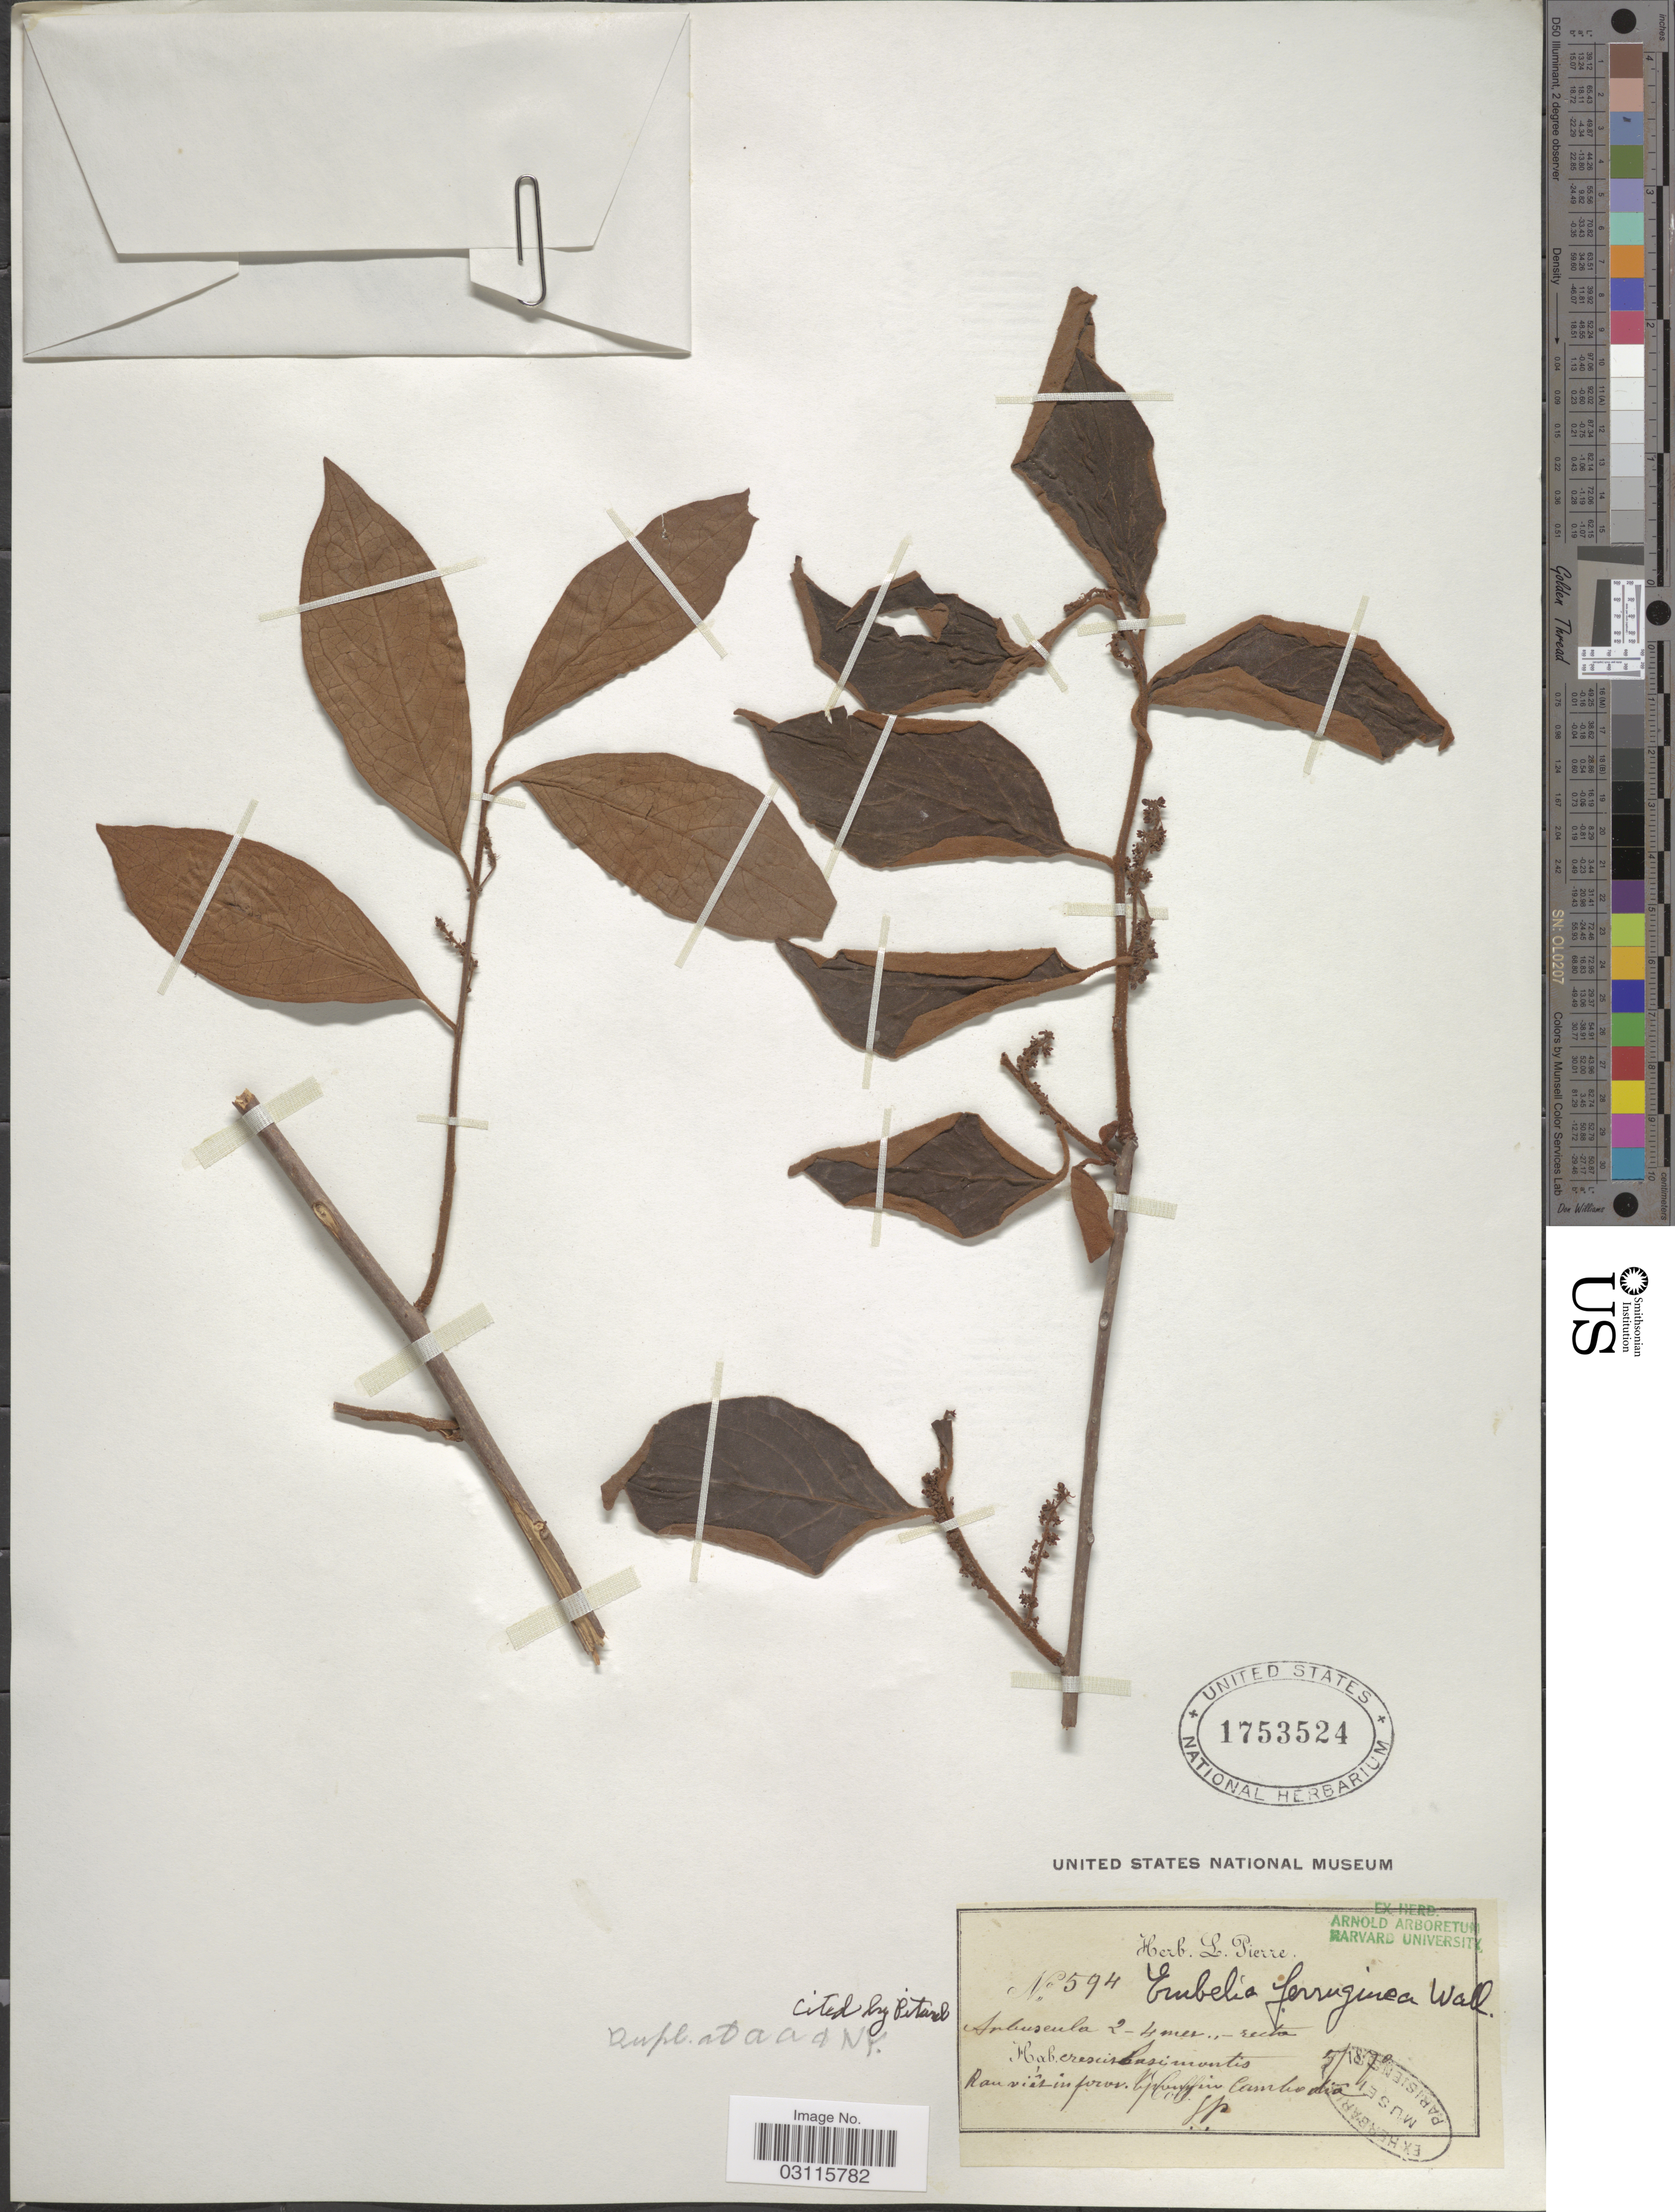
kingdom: Plantae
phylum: Tracheophyta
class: Magnoliopsida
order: Ericales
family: Primulaceae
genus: Embelia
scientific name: Embelia ferruginea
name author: A. DC.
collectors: L. Pierre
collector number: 594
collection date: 1870-05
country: Cambodia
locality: Raunviêr in prov. Kpong.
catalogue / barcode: US 1753524